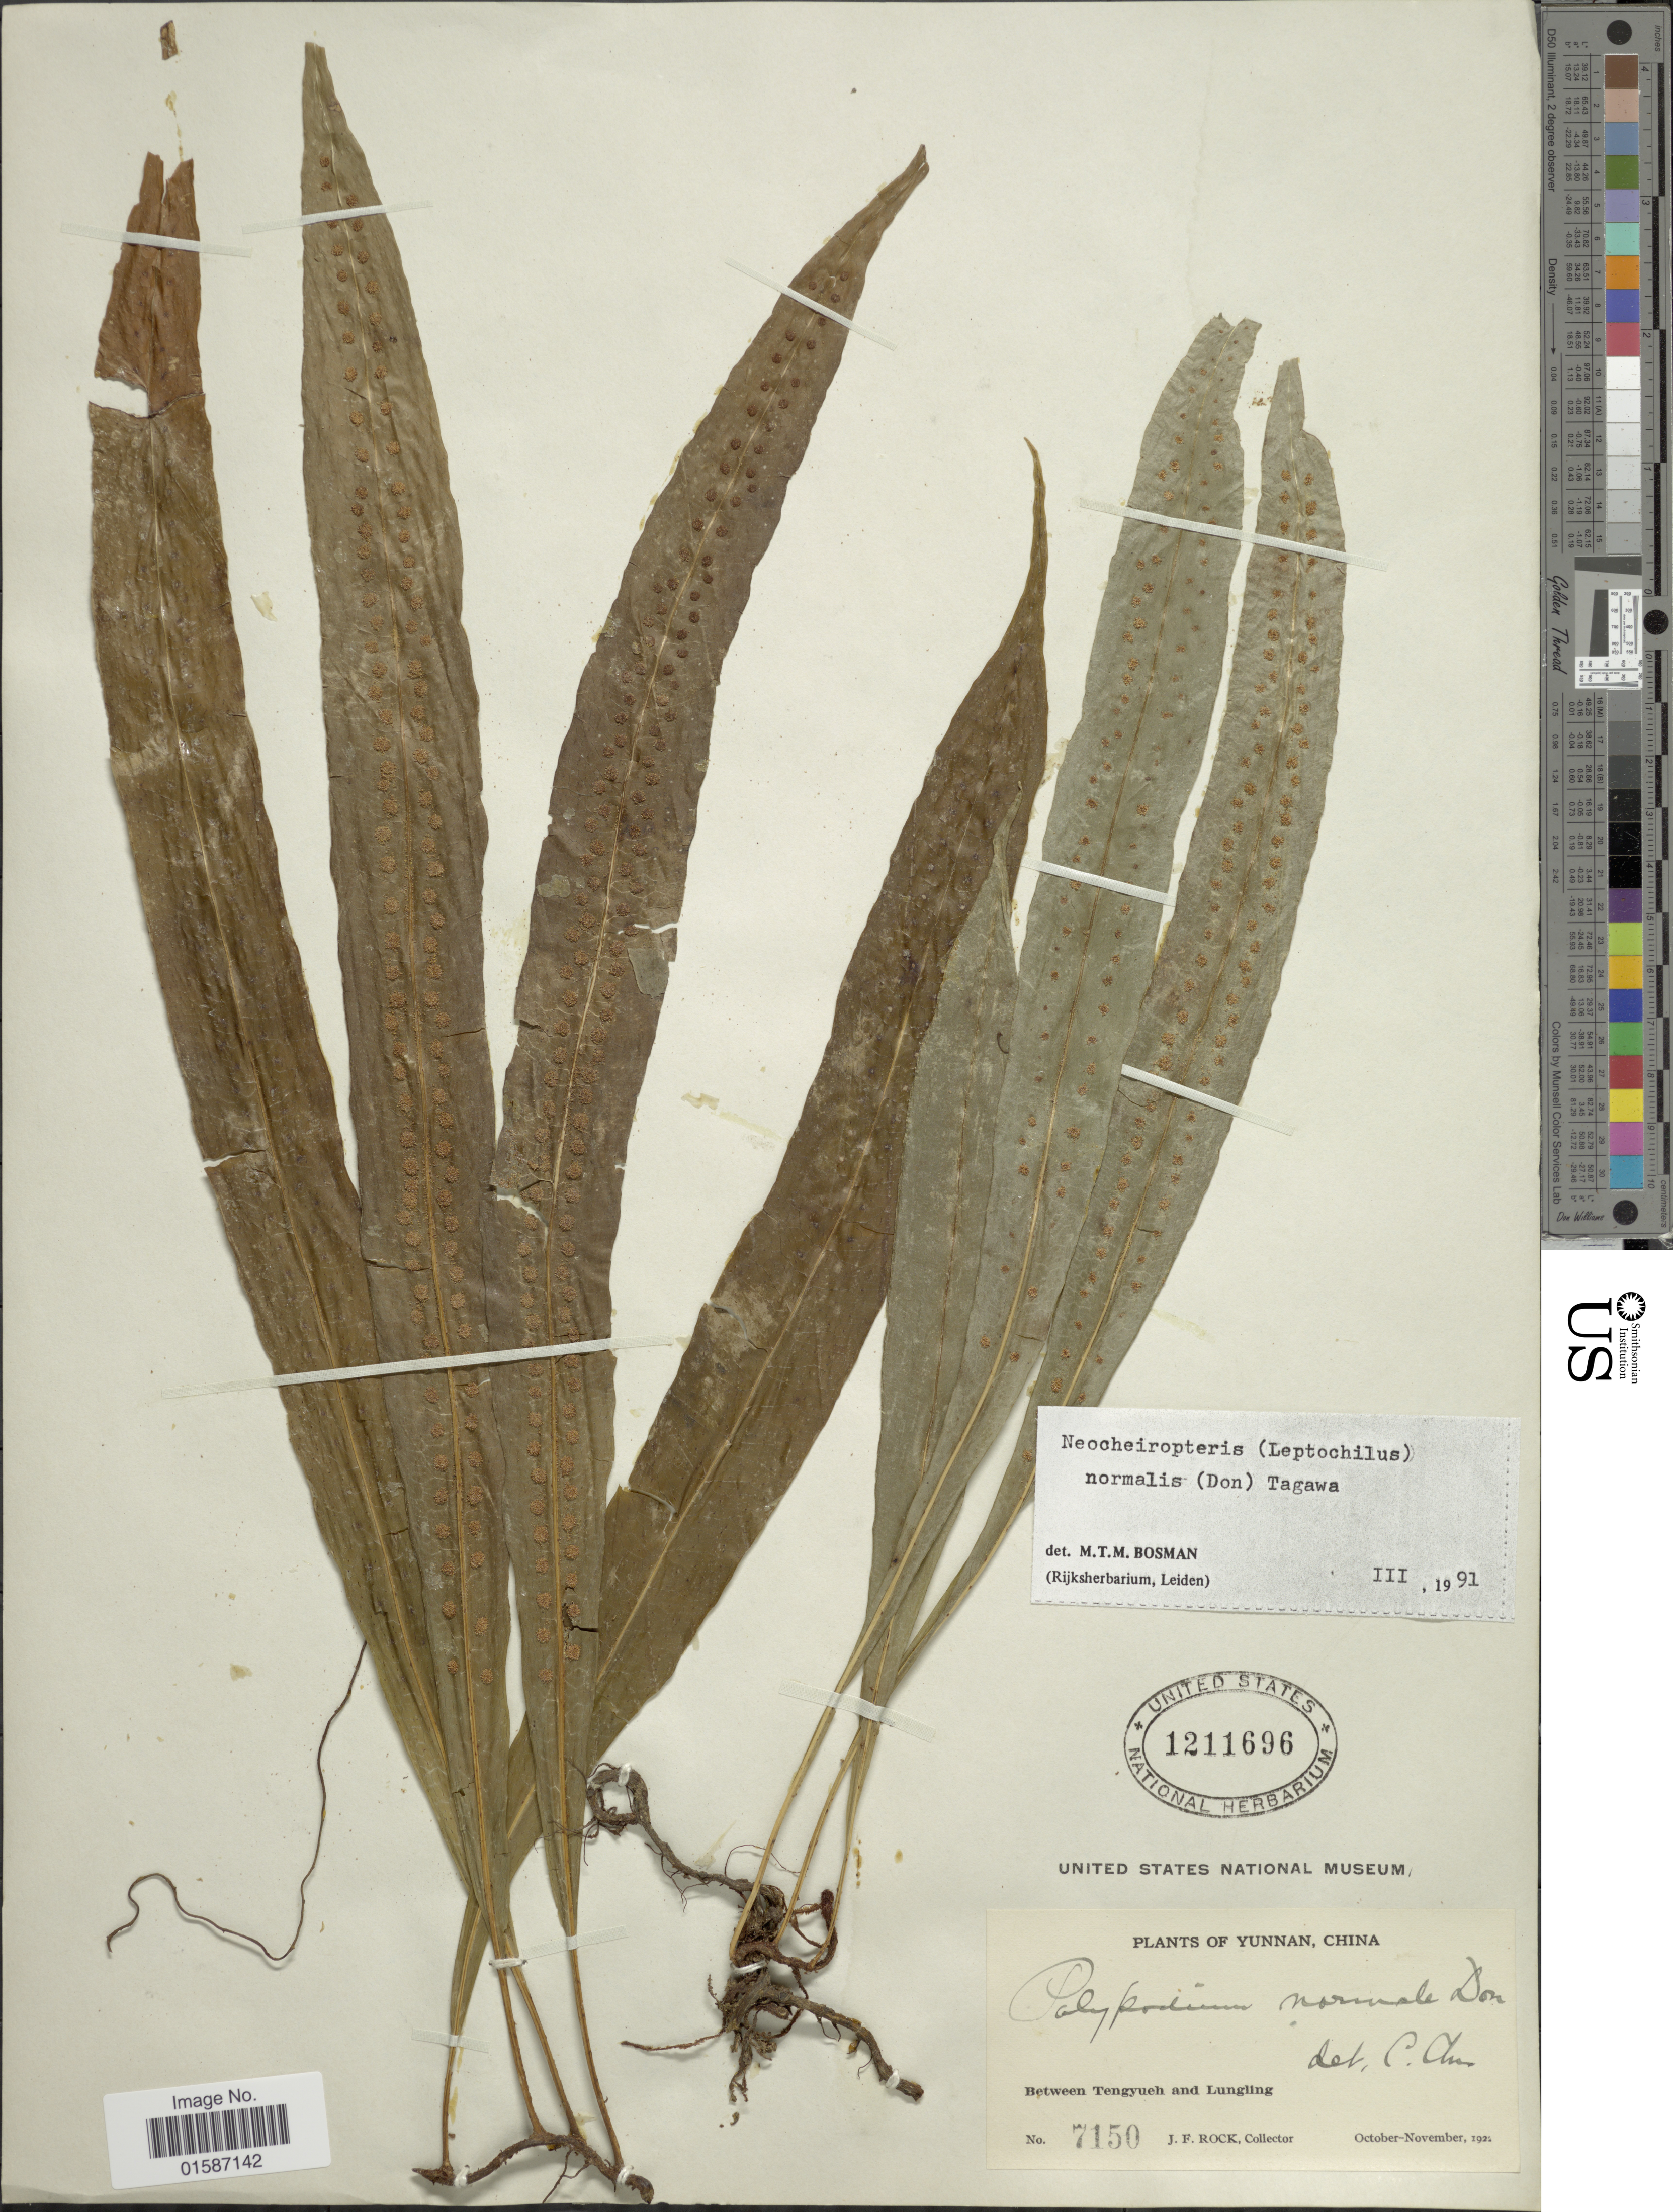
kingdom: Plantae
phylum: Tracheophyta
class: Polypodiopsida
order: Polypodiales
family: Polypodiaceae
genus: Tricholepidium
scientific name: Tricholepidium normale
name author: (D. Don) Ching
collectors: J. Rock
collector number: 7150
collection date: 1922-10/1922-11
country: China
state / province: Yunnan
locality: Between Tengyueh and Lungling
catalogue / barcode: US 1211696